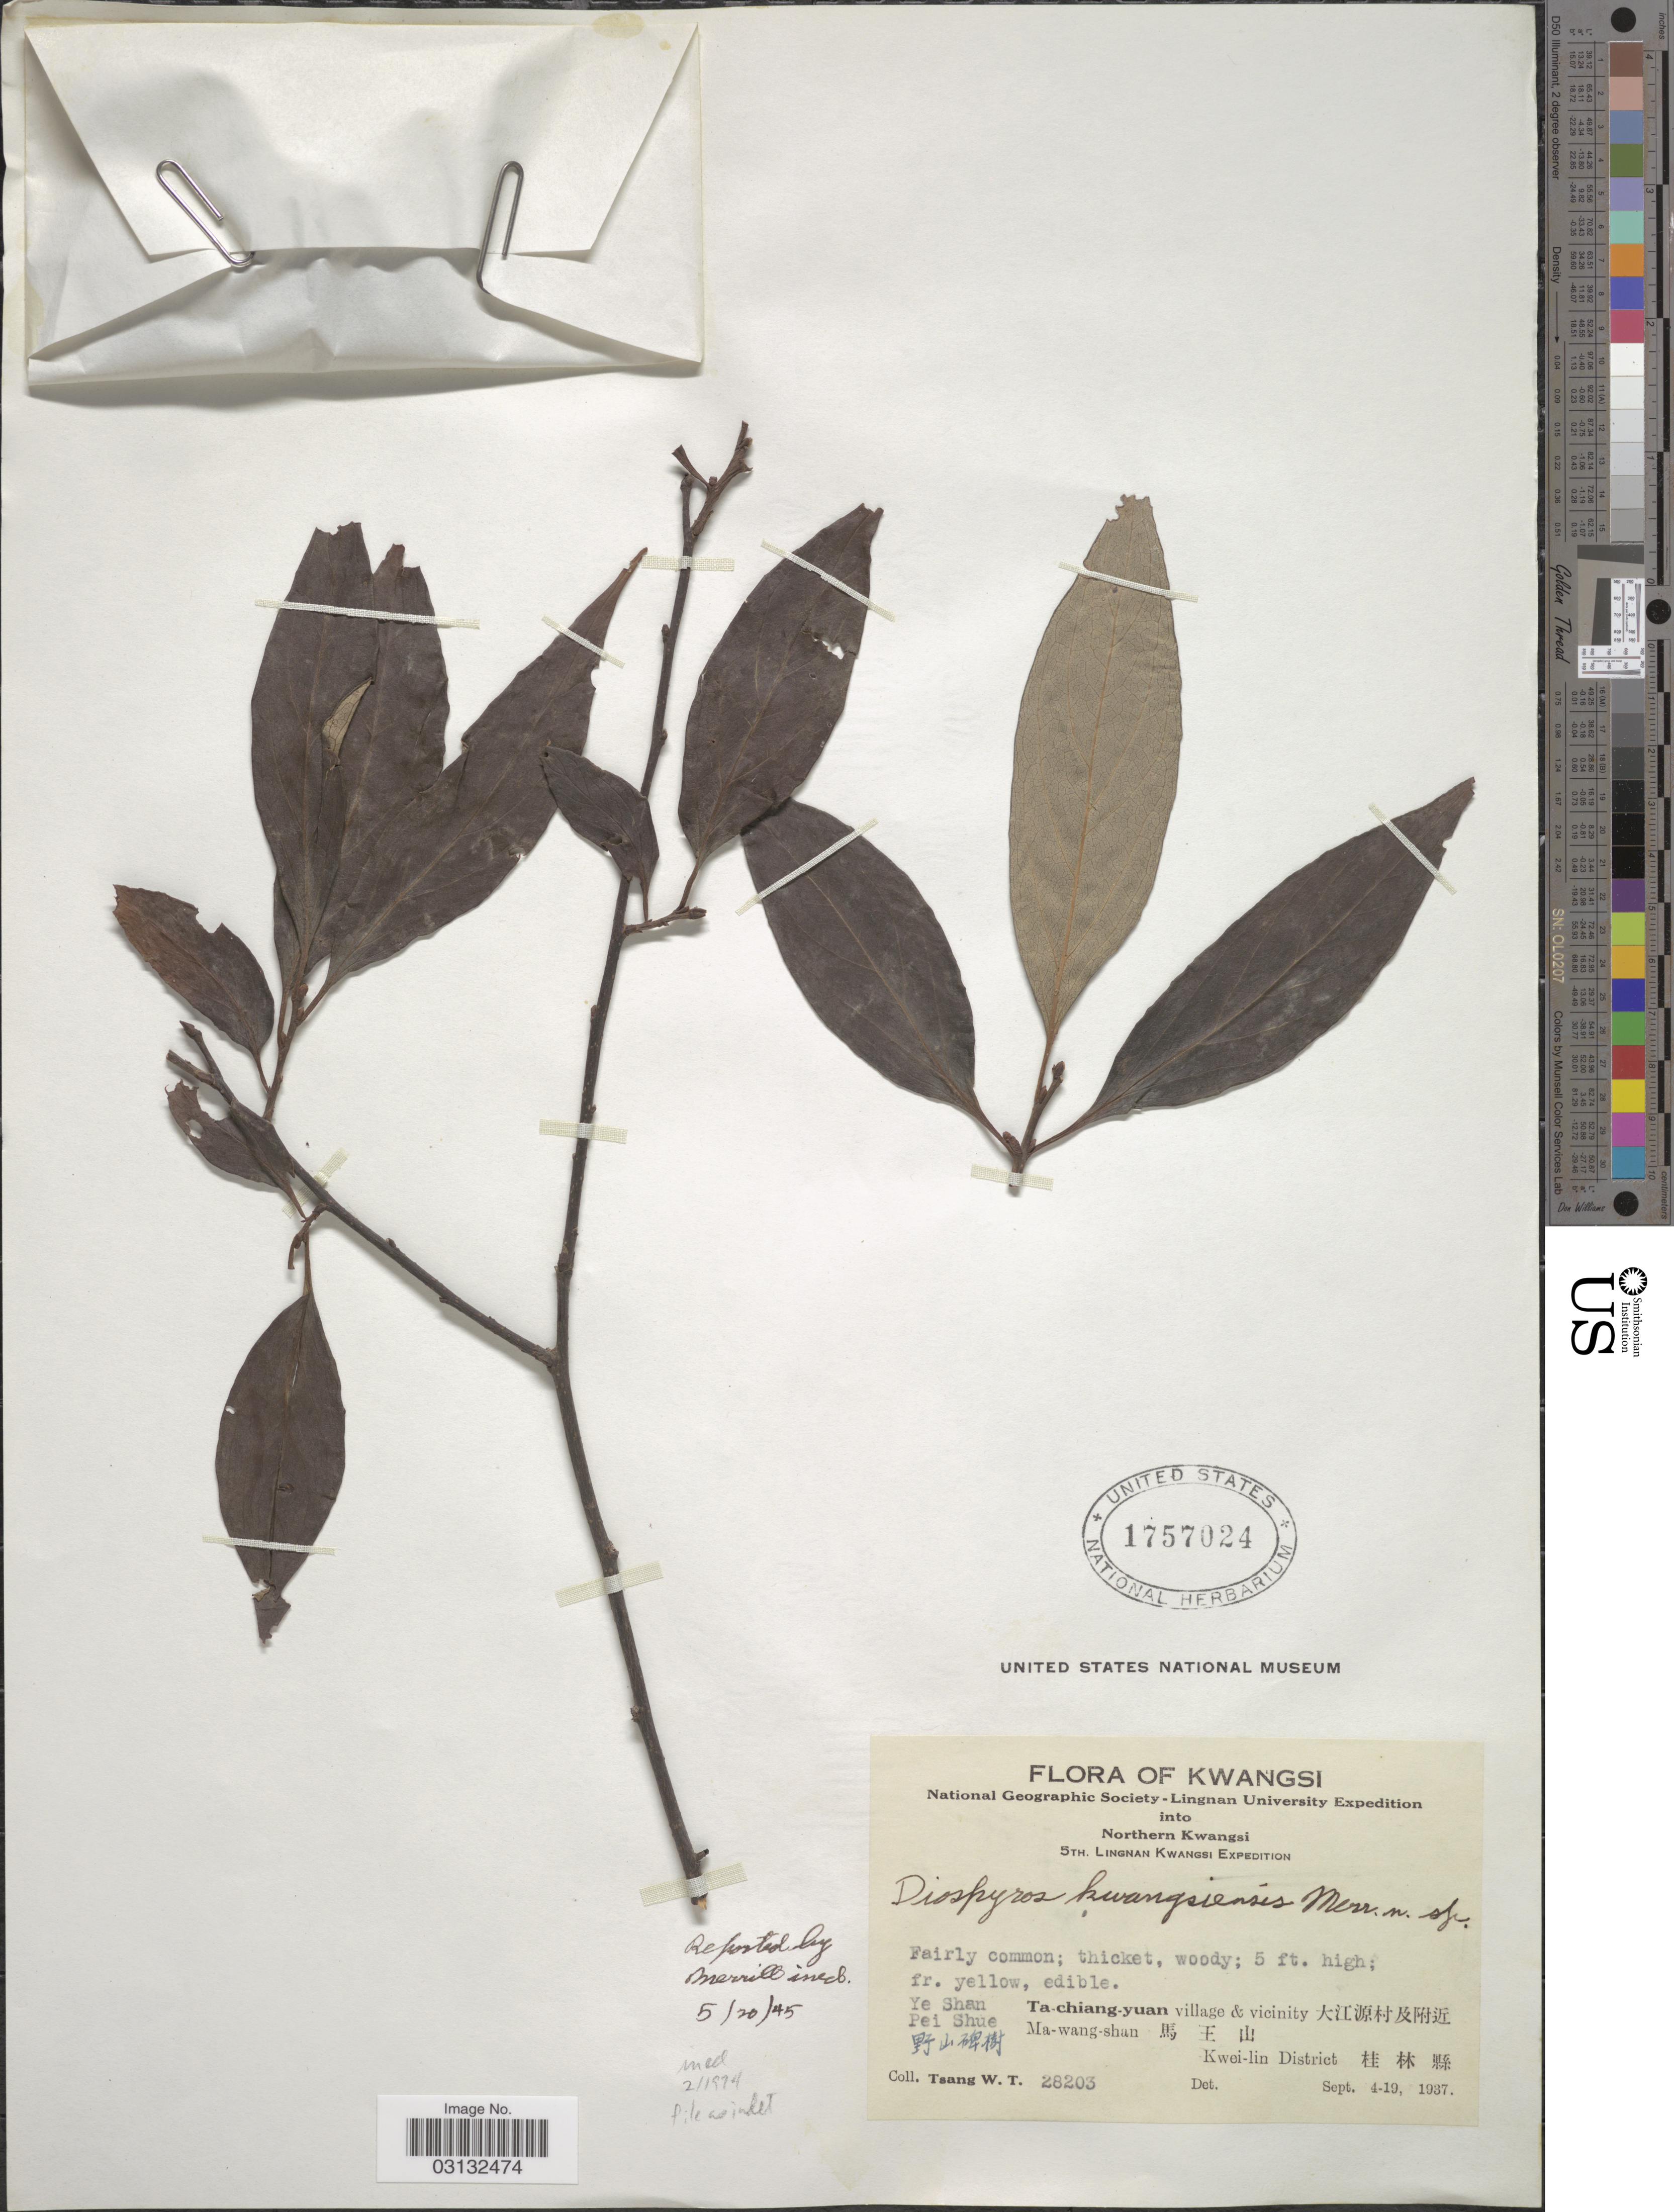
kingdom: Plantae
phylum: Tracheophyta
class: Magnoliopsida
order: Ericales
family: Ebenaceae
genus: Diospyros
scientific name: Diospyros sp.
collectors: W. T. Tsang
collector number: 28203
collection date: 1937-09-04/1937-09-19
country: China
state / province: Guangxi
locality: Ye Shan Pei Shue Ta-chiang-yuan village & vicinity Ma-wang-shan Kwei-lin District .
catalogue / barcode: US 1757024